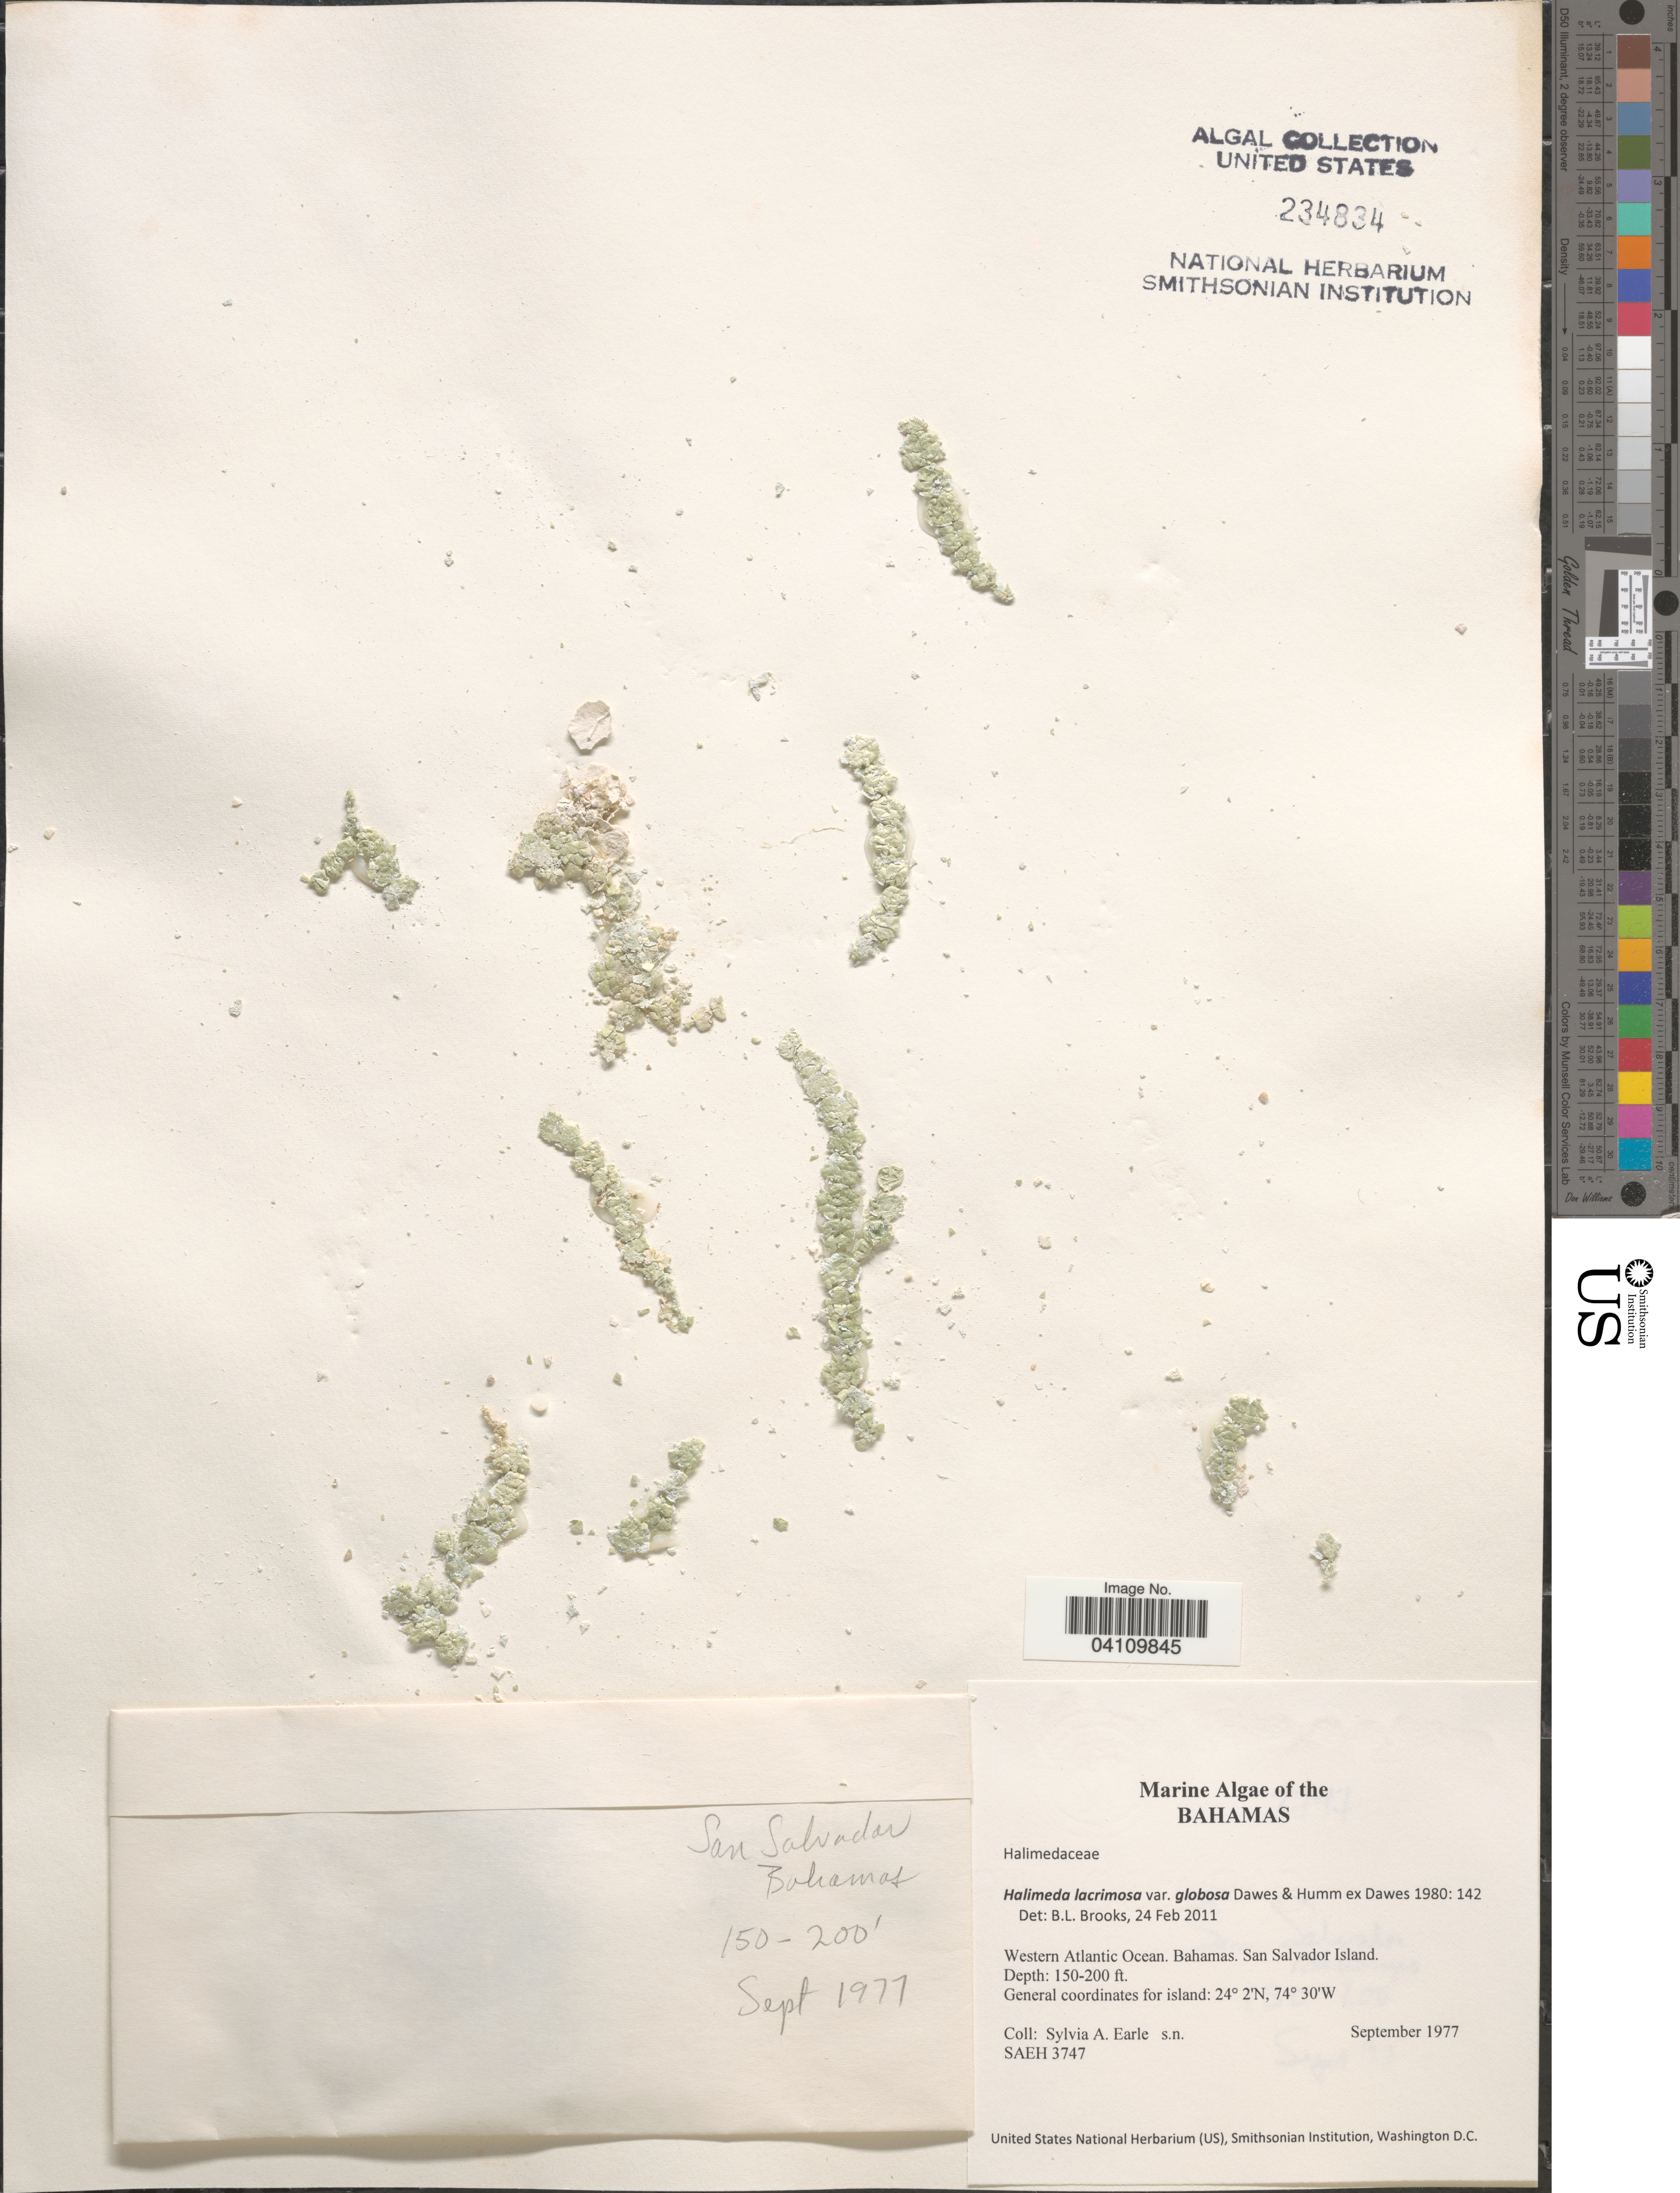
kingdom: Plantae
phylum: Chlorophyta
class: Ulvophyceae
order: Bryopsidales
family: Halimedaceae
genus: Halimeda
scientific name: Halimeda lacrimosa var. globosa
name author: Dawes & Humm ex Dawes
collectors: S. A. Earle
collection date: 1977-09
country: Bahamas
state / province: San Salvador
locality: Western Atlantic Ocean. San Salvador Island.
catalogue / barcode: US 234834